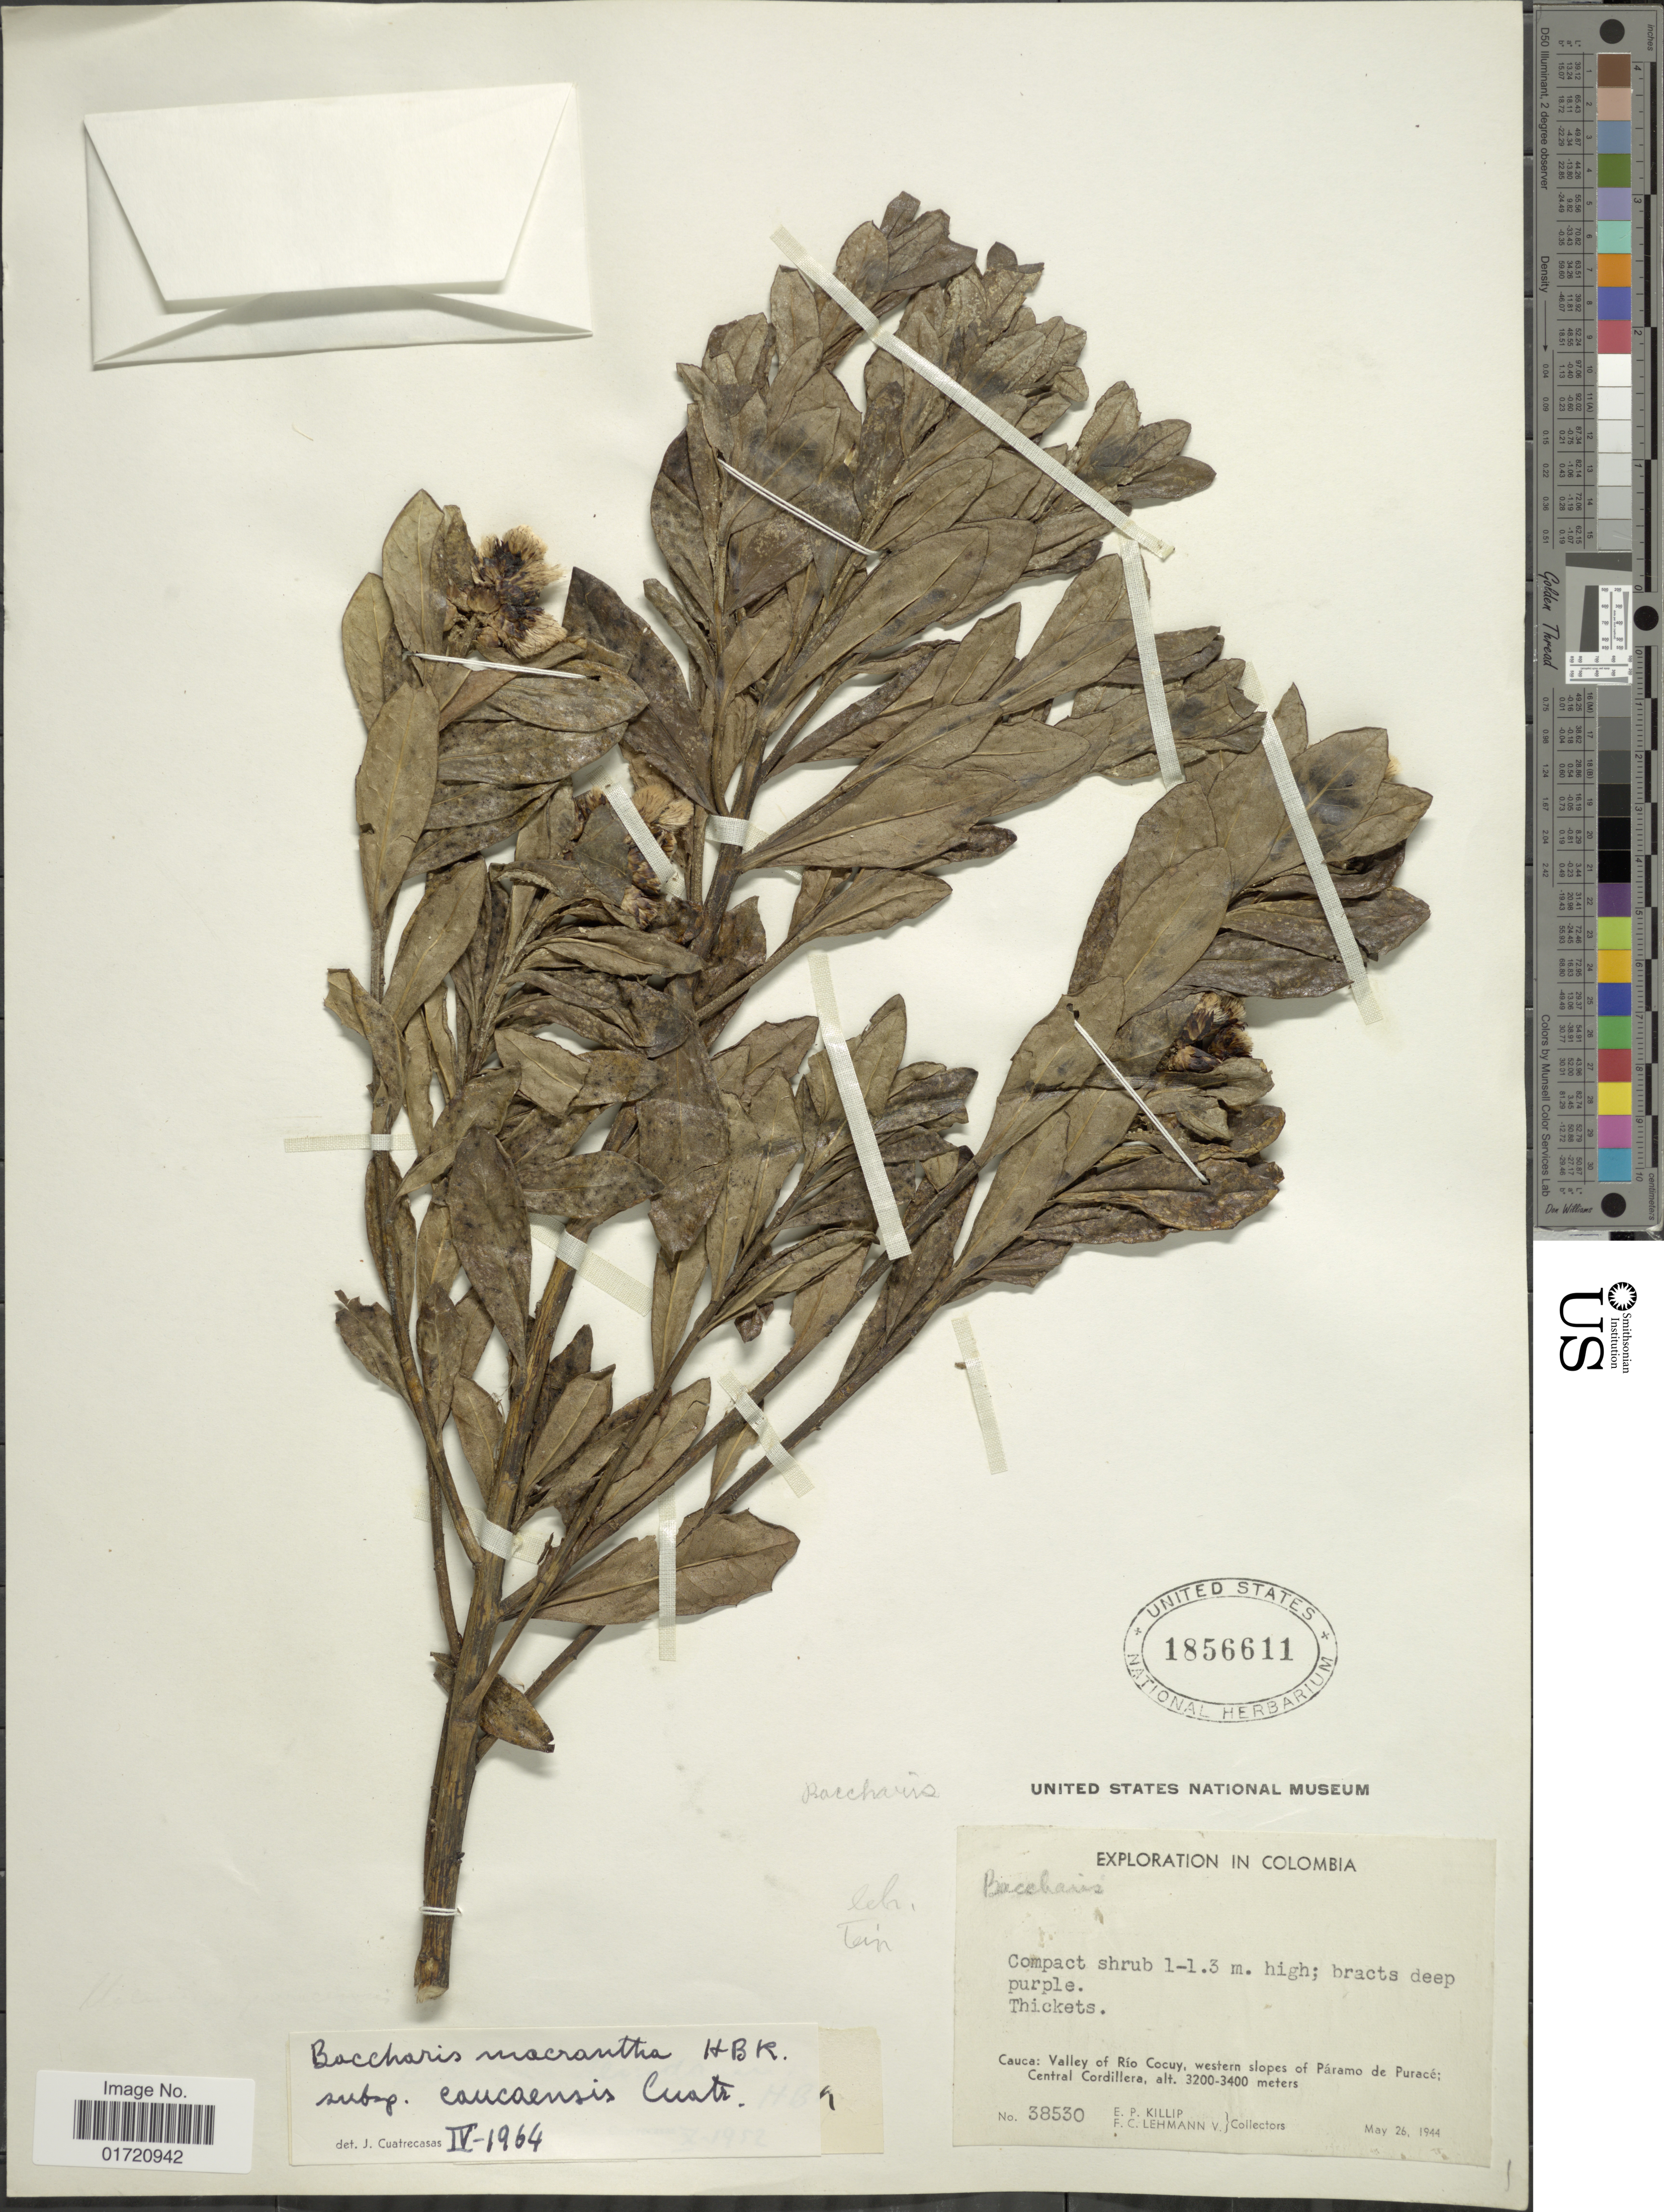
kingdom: Plantae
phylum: Tracheophyta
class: Magnoliopsida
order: Asterales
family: Asteraceae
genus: Baccharis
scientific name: Baccharis macrantha subsp. caucaensis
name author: Cuatrec.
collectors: E. P. Killip & F. Lehmann v.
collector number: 38530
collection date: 1944-05-26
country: Colombia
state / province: Cauca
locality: Valley of Rio Cocuy, western slopes of Paramo de Purace, Central Cordillera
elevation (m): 3200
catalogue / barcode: US 1856611